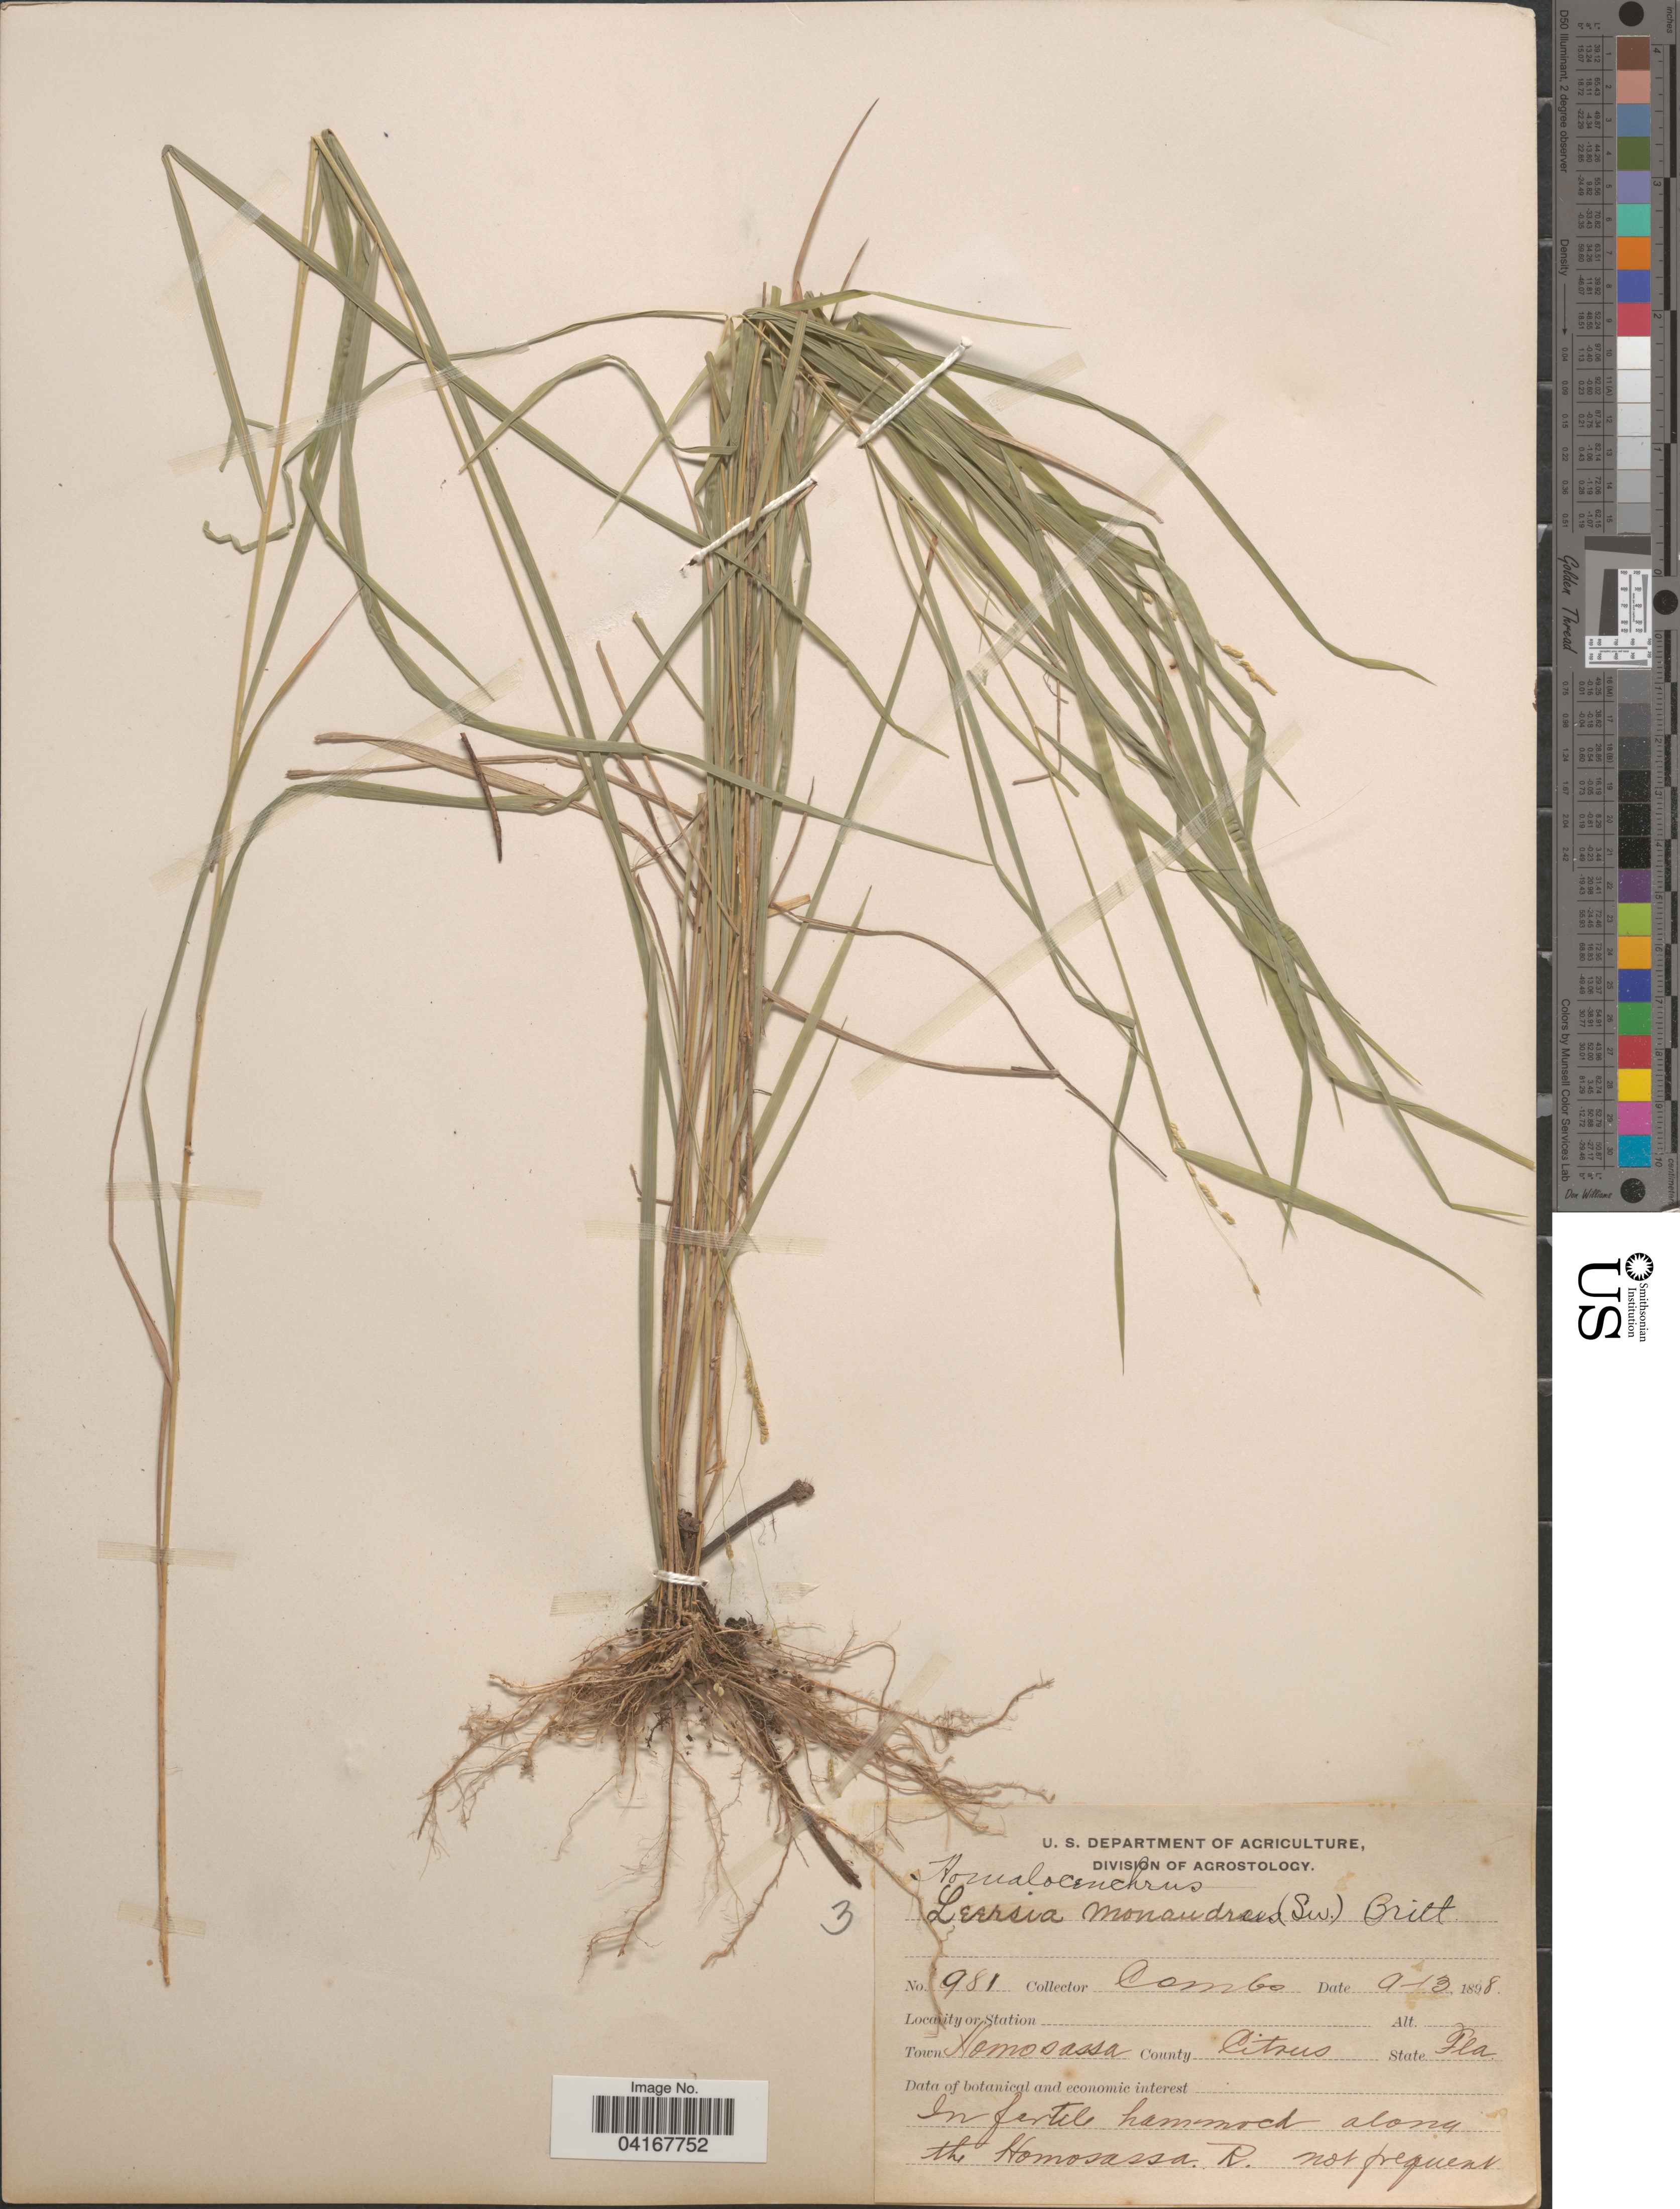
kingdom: Plantae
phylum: Tracheophyta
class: Liliopsida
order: Poales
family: Poaceae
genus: Leersia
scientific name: Leersia monandra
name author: Sw.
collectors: -. Combs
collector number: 981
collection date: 1898-09-13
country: United States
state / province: Florida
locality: Town Homosassa. County Citrus. In fertile hammock along the Homosassa R.